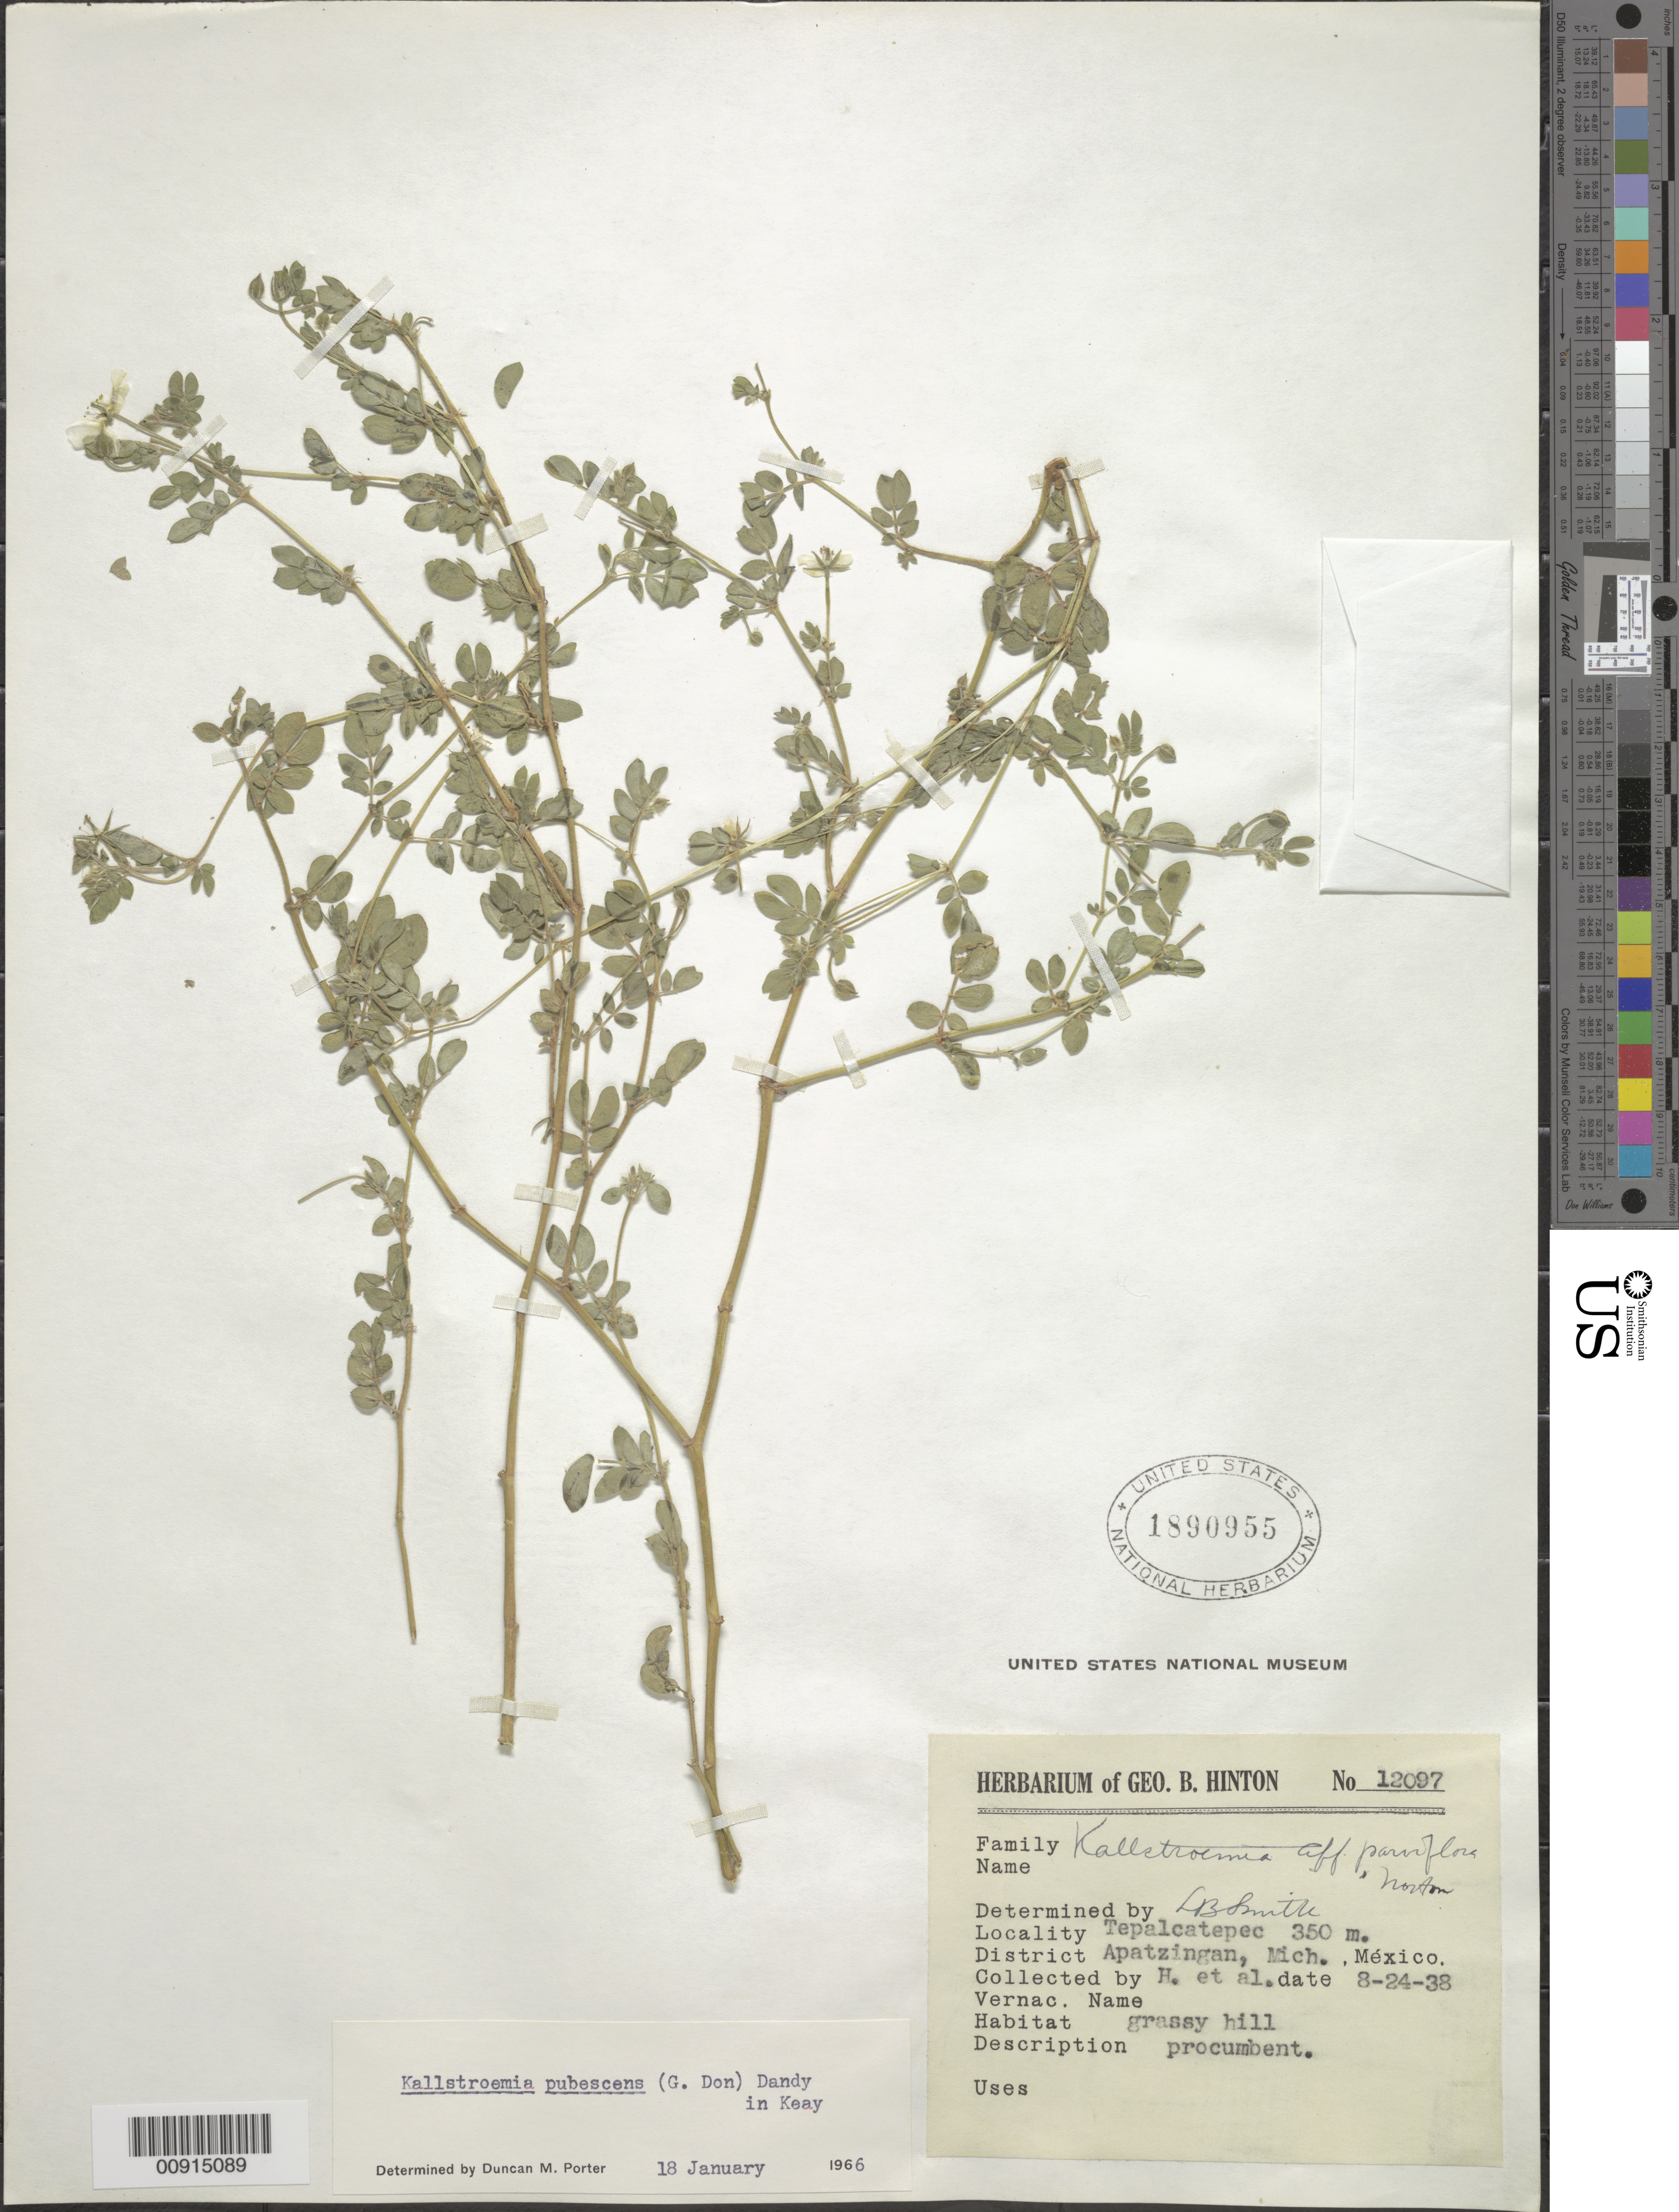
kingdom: Plantae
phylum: Tracheophyta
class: Magnoliopsida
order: Zygophyllales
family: Zygophyllaceae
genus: Kallstroemia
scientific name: Kallstroemia pubescens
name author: (G. Don) Dandy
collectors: G. B. Hinton & et al.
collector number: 12097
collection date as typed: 24 Aug 1938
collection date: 1938-08-24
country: Mexico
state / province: Michoacán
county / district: Apatzingán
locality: Tepalcatepec, District Apatzingán, Michoacán.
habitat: Grassy hill.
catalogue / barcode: US 1890955